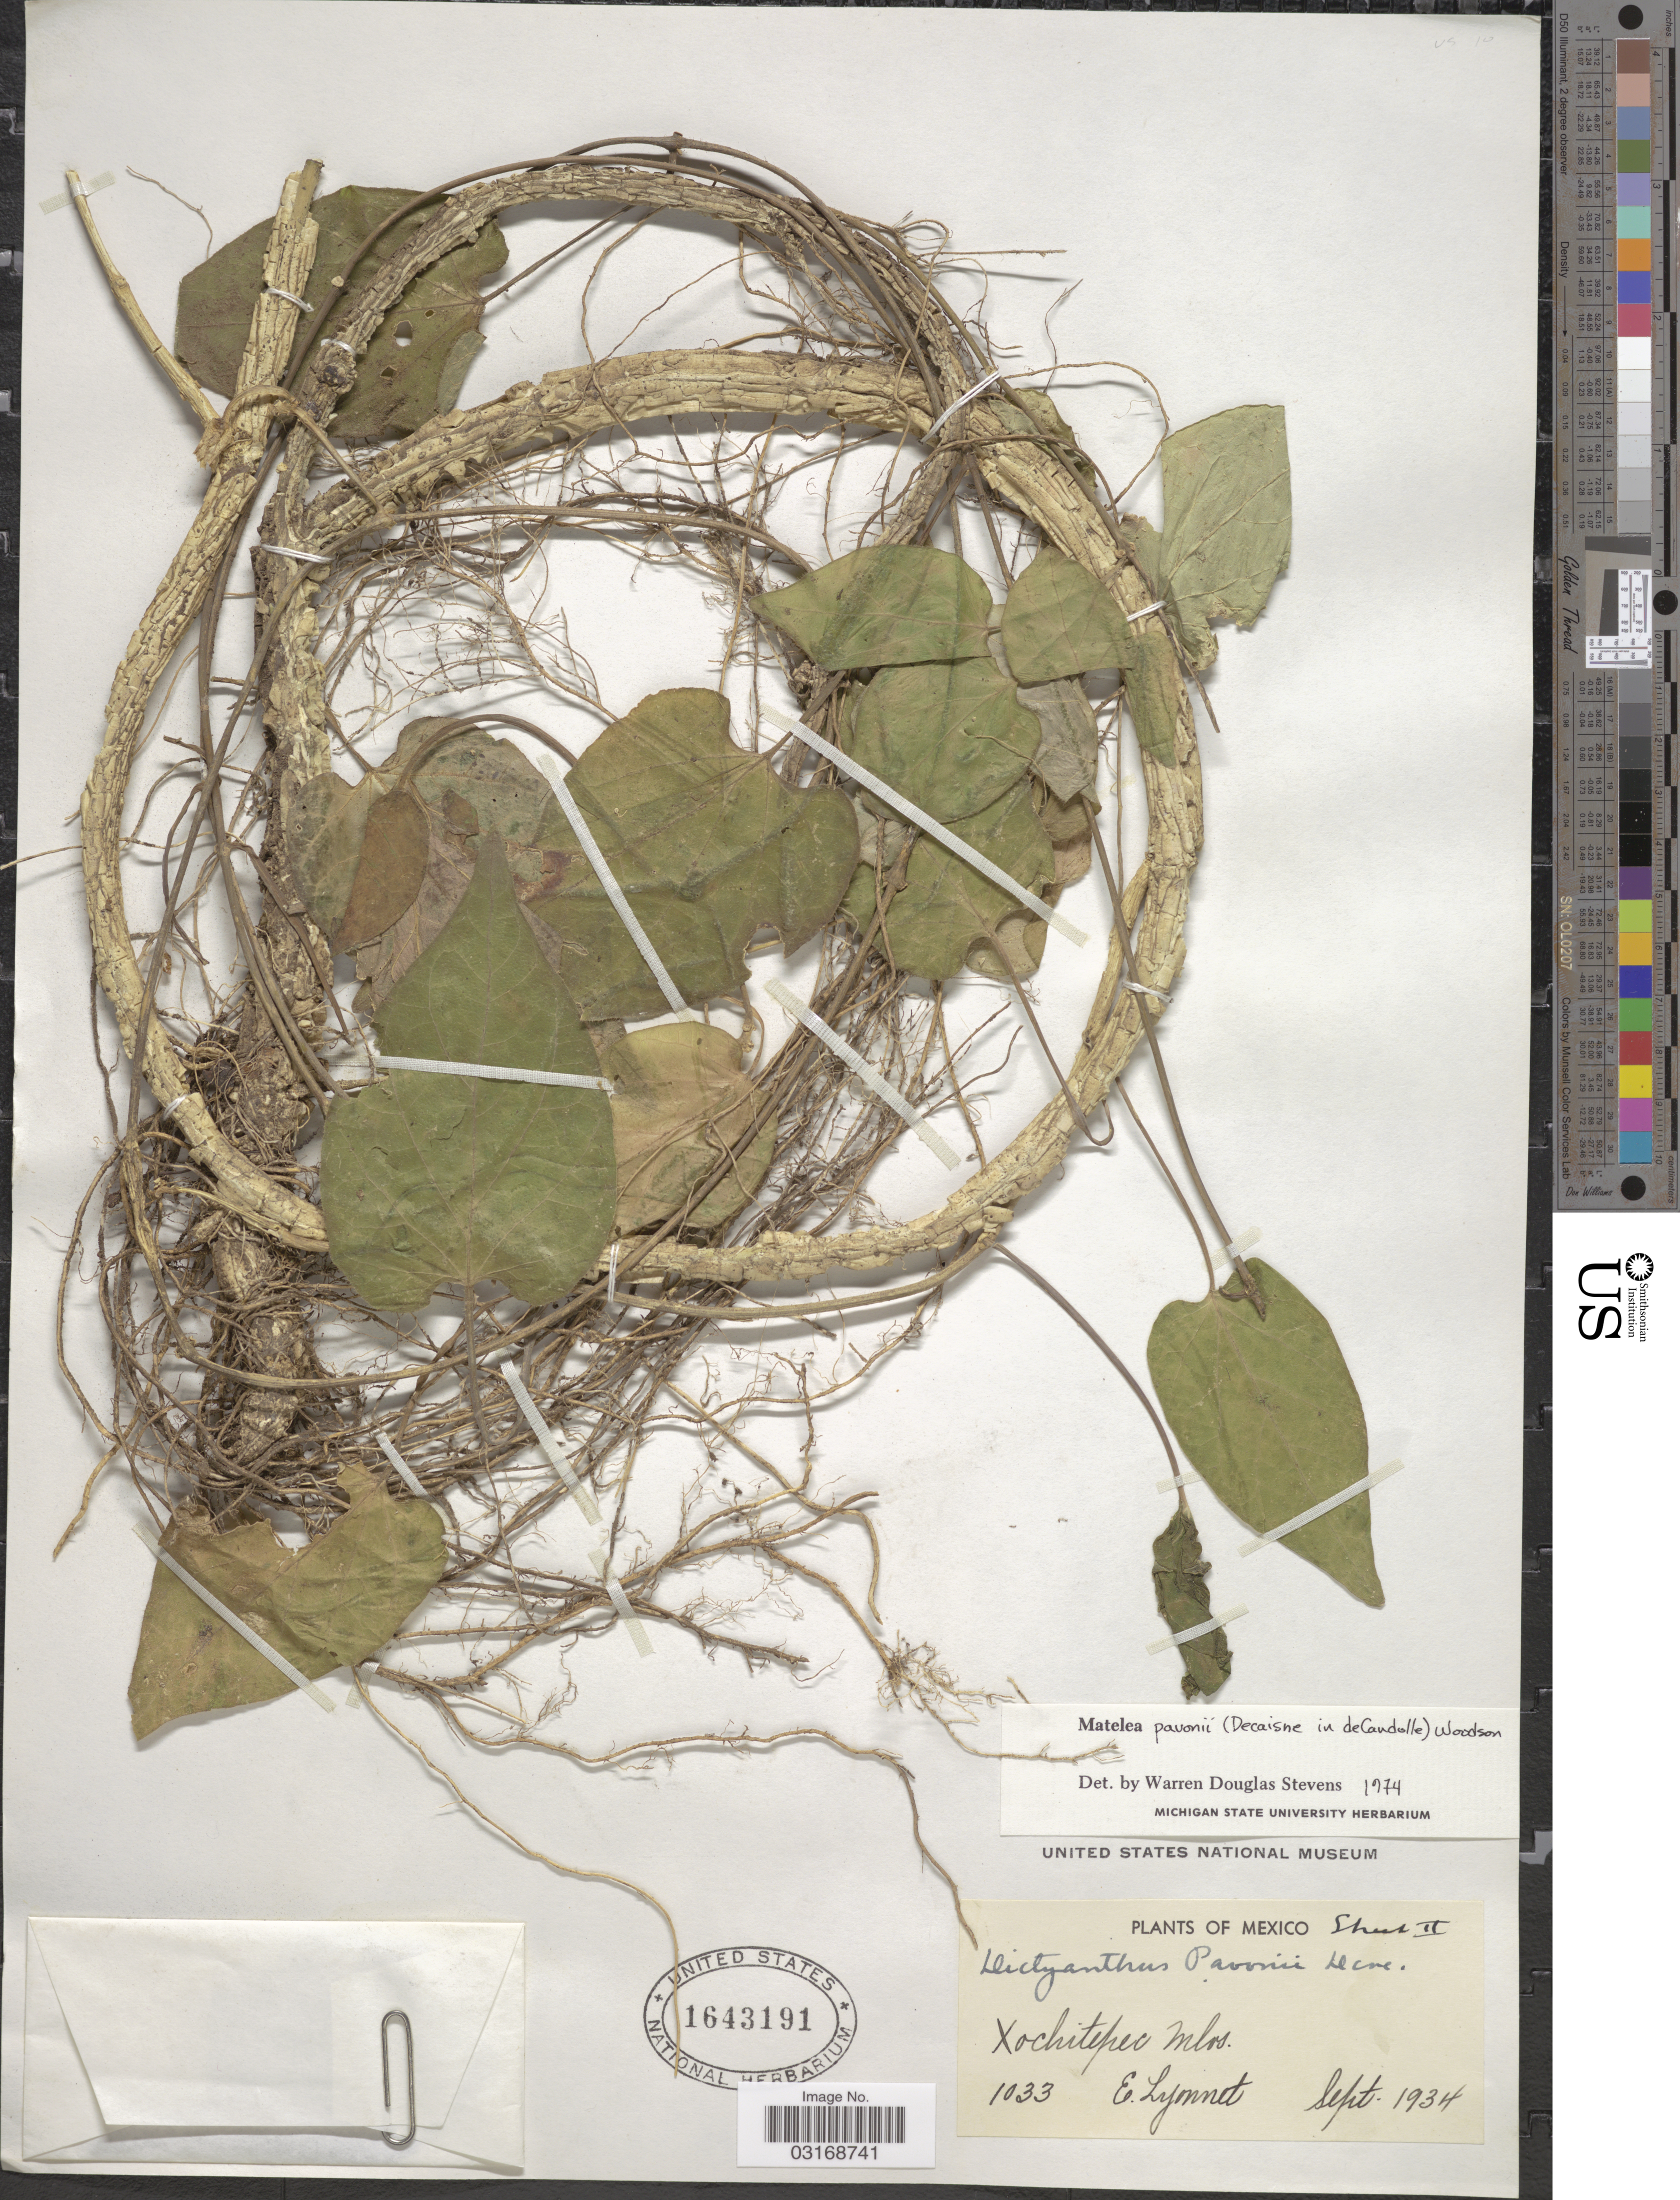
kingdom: Plantae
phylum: Tracheophyta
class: Magnoliopsida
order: Gentianales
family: Apocynaceae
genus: Matelea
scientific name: Matelea pavonii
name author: (Decne.) Woodson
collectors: E. Lyonnet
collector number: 1033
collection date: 1934-09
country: Mexico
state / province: Morelos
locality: Xochitepec Mlos.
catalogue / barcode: US 1643191